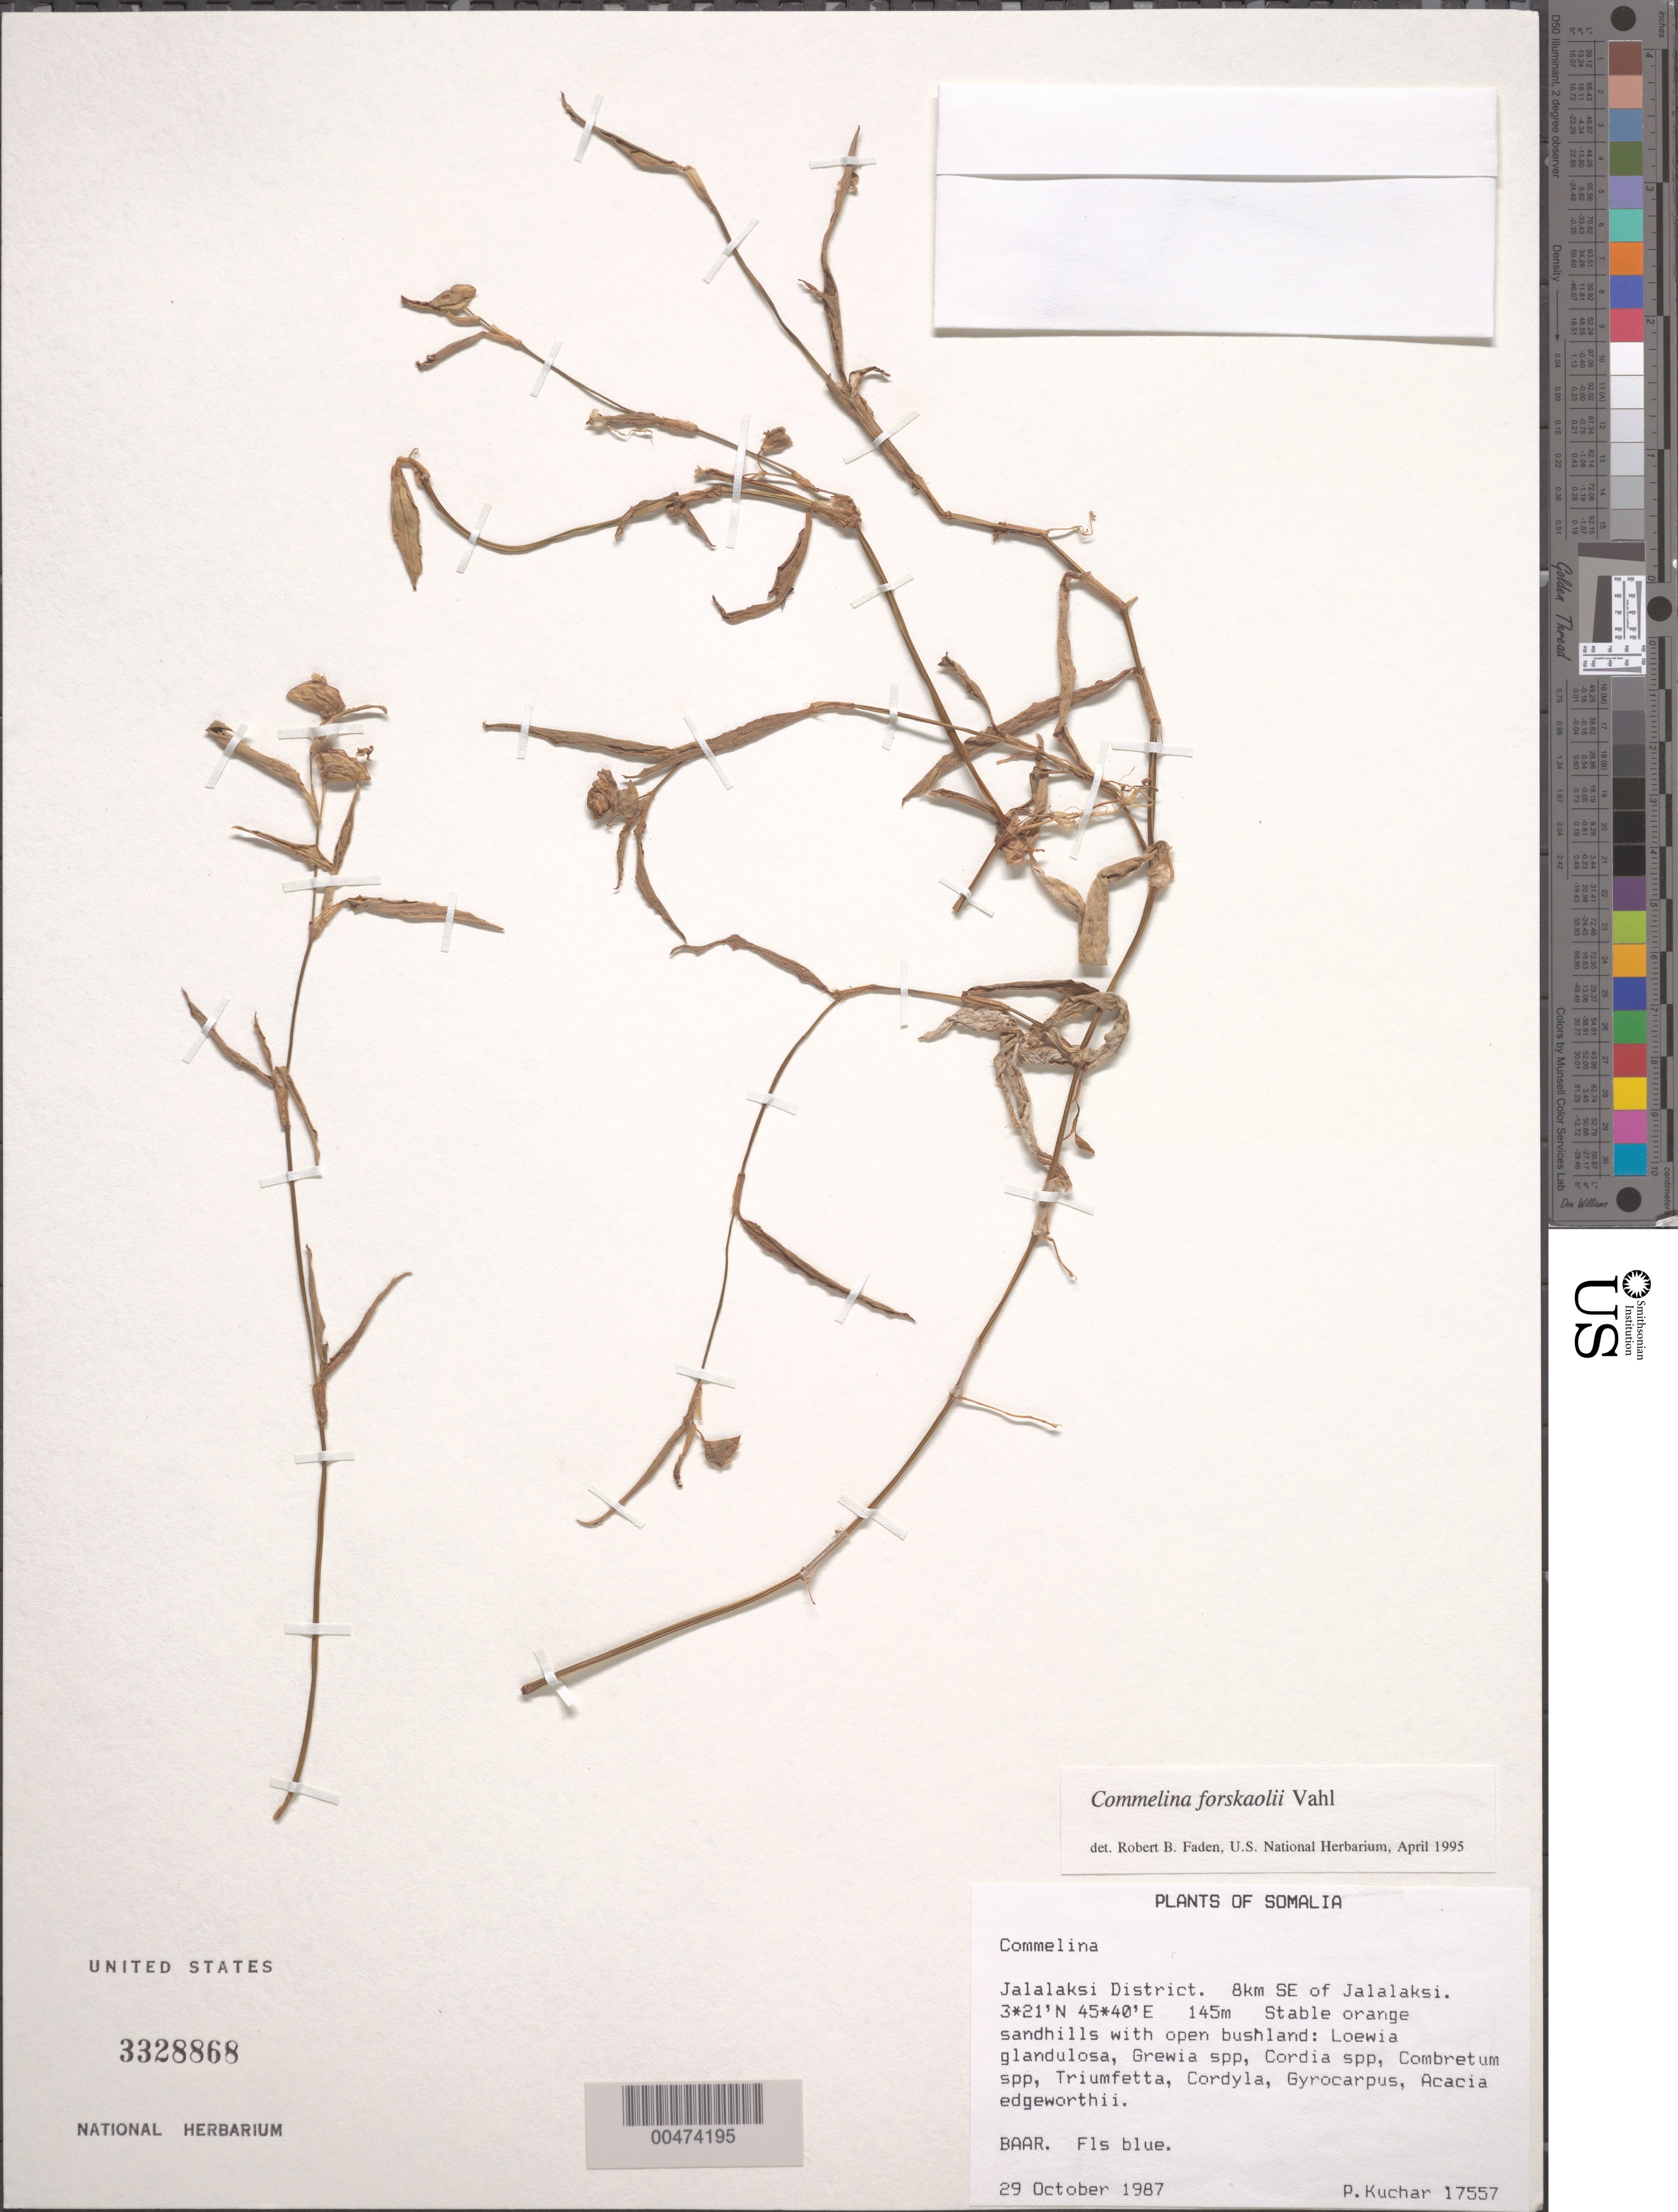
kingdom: Plantae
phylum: Tracheophyta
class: Liliopsida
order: Commelinales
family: Commelinaceae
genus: Commelina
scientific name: Commelina forskaolii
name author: Vahl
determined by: Faden, Robert B., (US), Smithsonian Institution - National Museum of Natural History (UNITED STATES)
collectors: P. Kuchar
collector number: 17557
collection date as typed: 29 Oct 1987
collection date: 1987-10-29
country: Somalia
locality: Jalalaksi district, se of jalalaksi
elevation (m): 145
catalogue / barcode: US 3328868